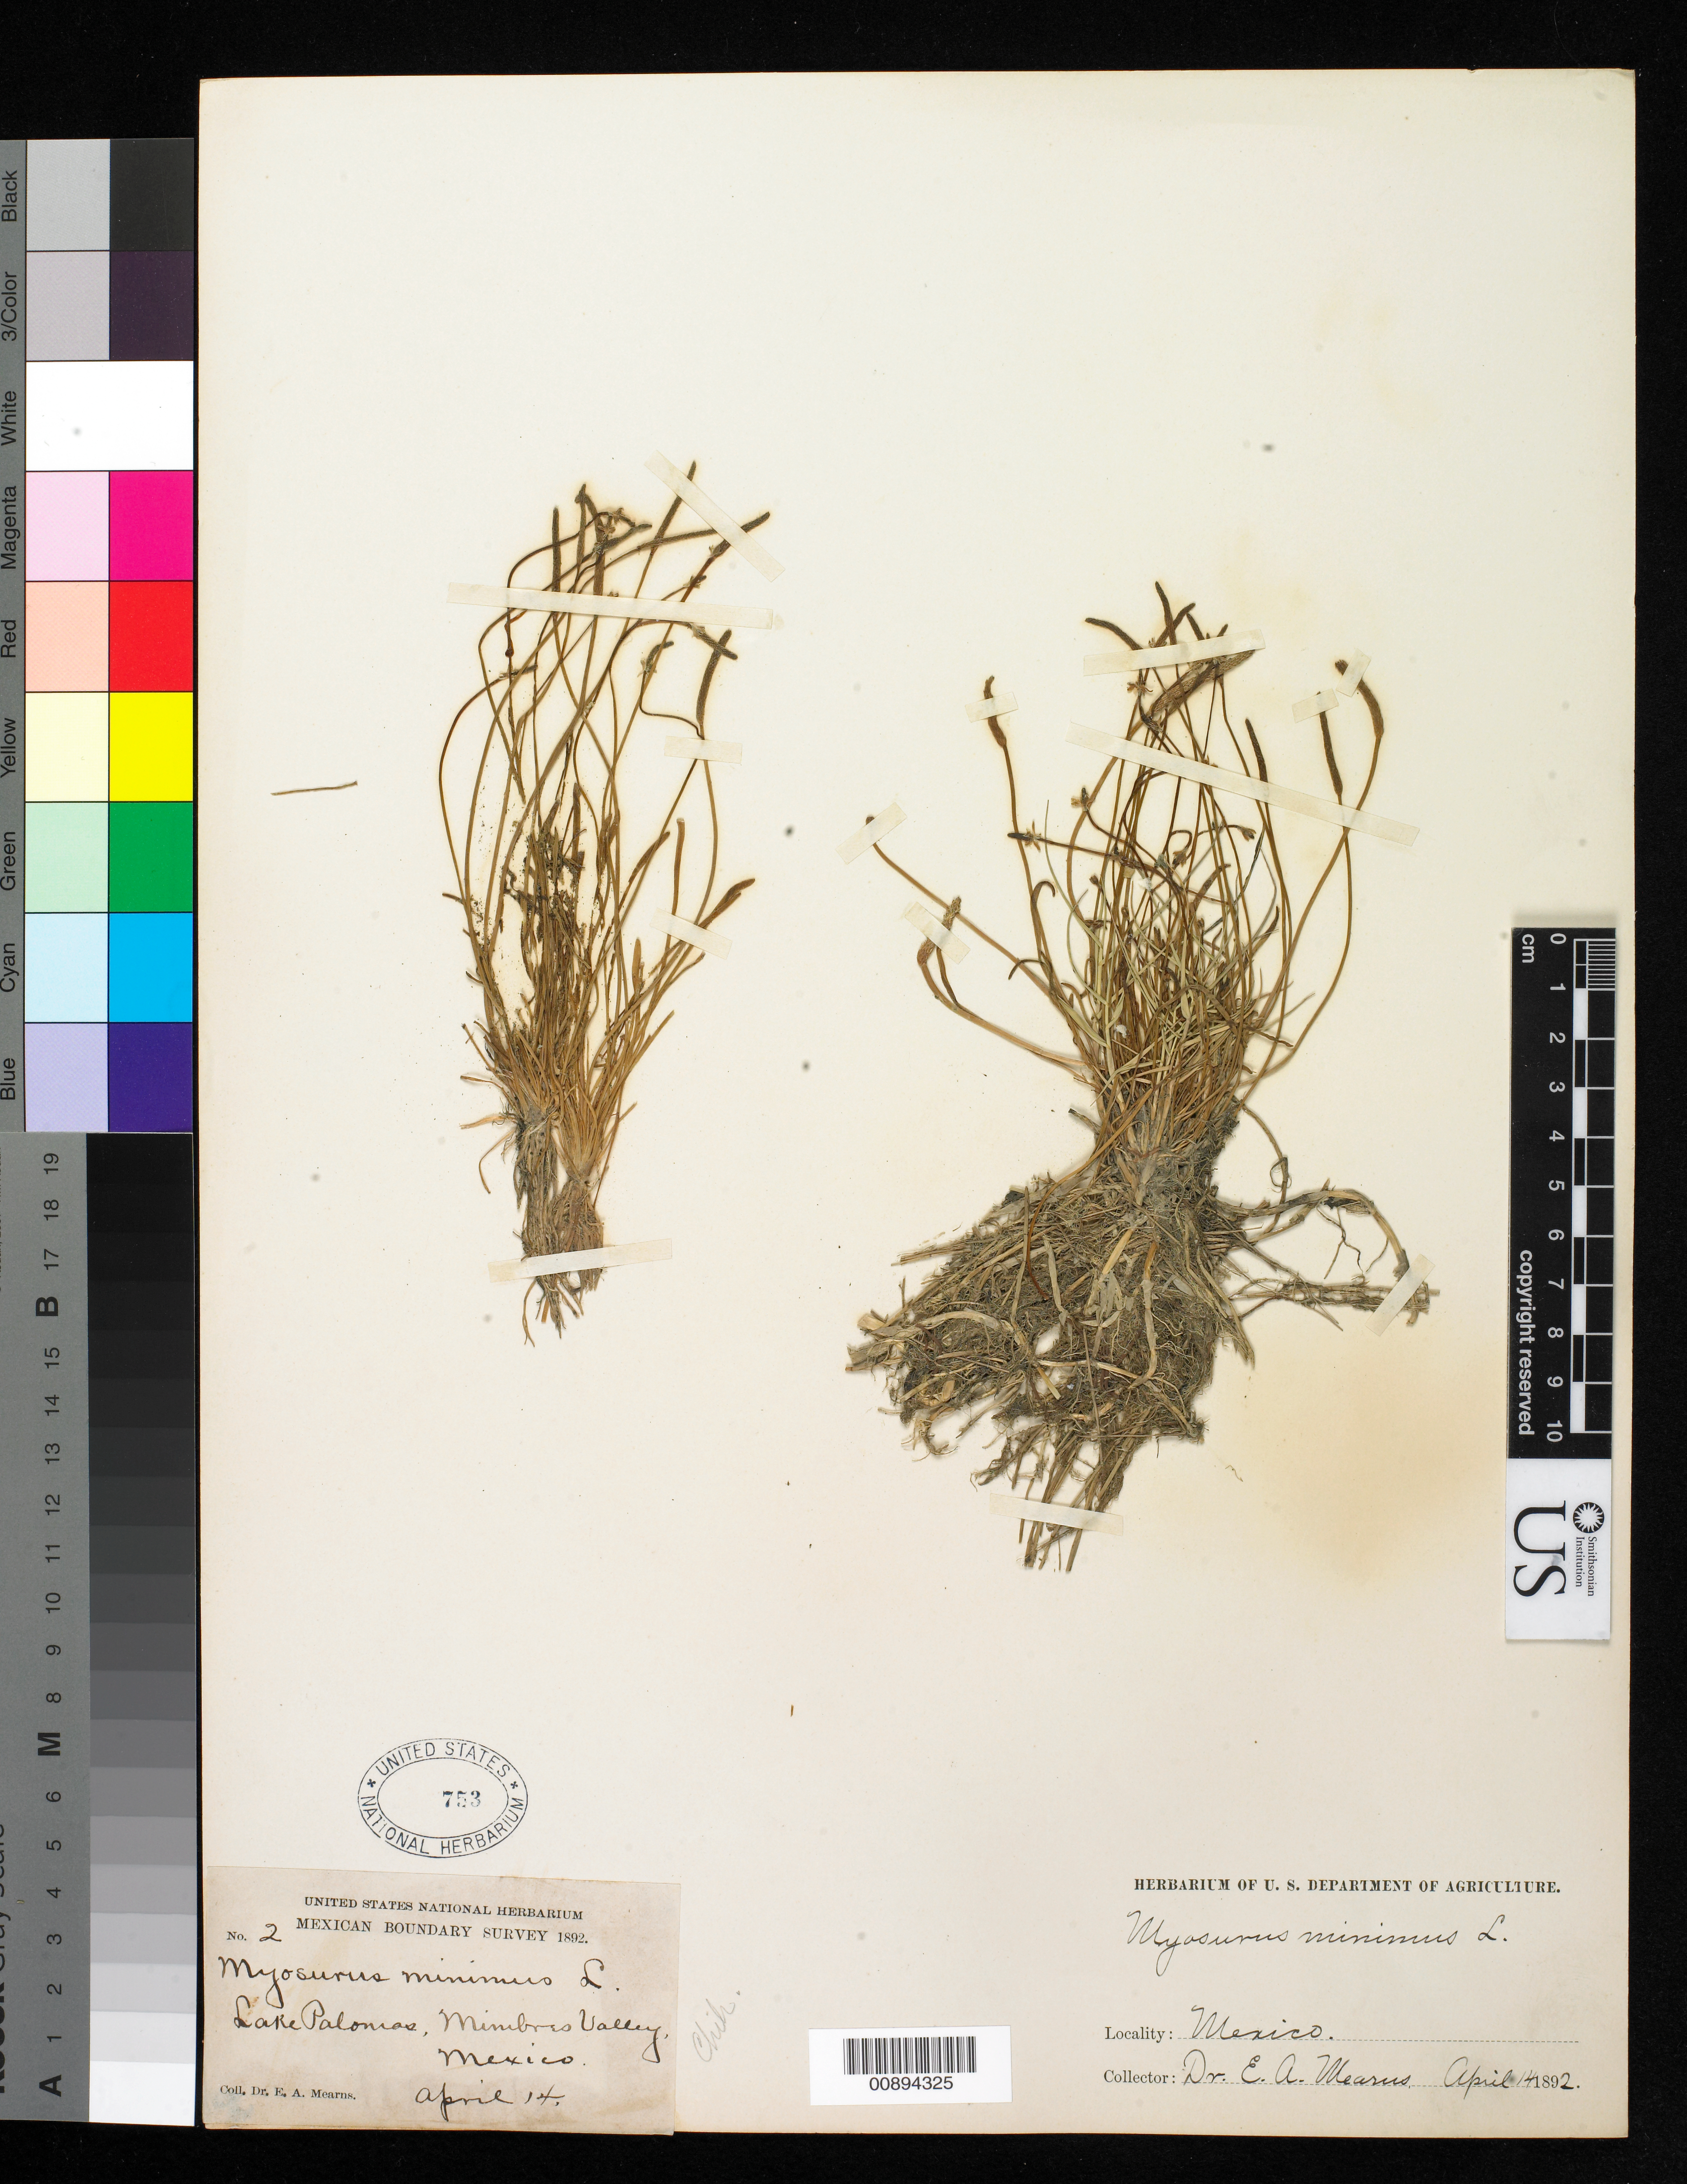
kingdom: Plantae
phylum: Tracheophyta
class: Magnoliopsida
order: Ranunculales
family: Ranunculaceae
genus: Myosurus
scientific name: Myosurus minimus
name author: L.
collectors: E. A. Mearns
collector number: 2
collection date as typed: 14 Apr 1892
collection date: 1892-04-14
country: Mexico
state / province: Chihuahua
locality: Lake Palomas, Mimbres Valley, Mexico.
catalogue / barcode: US 753